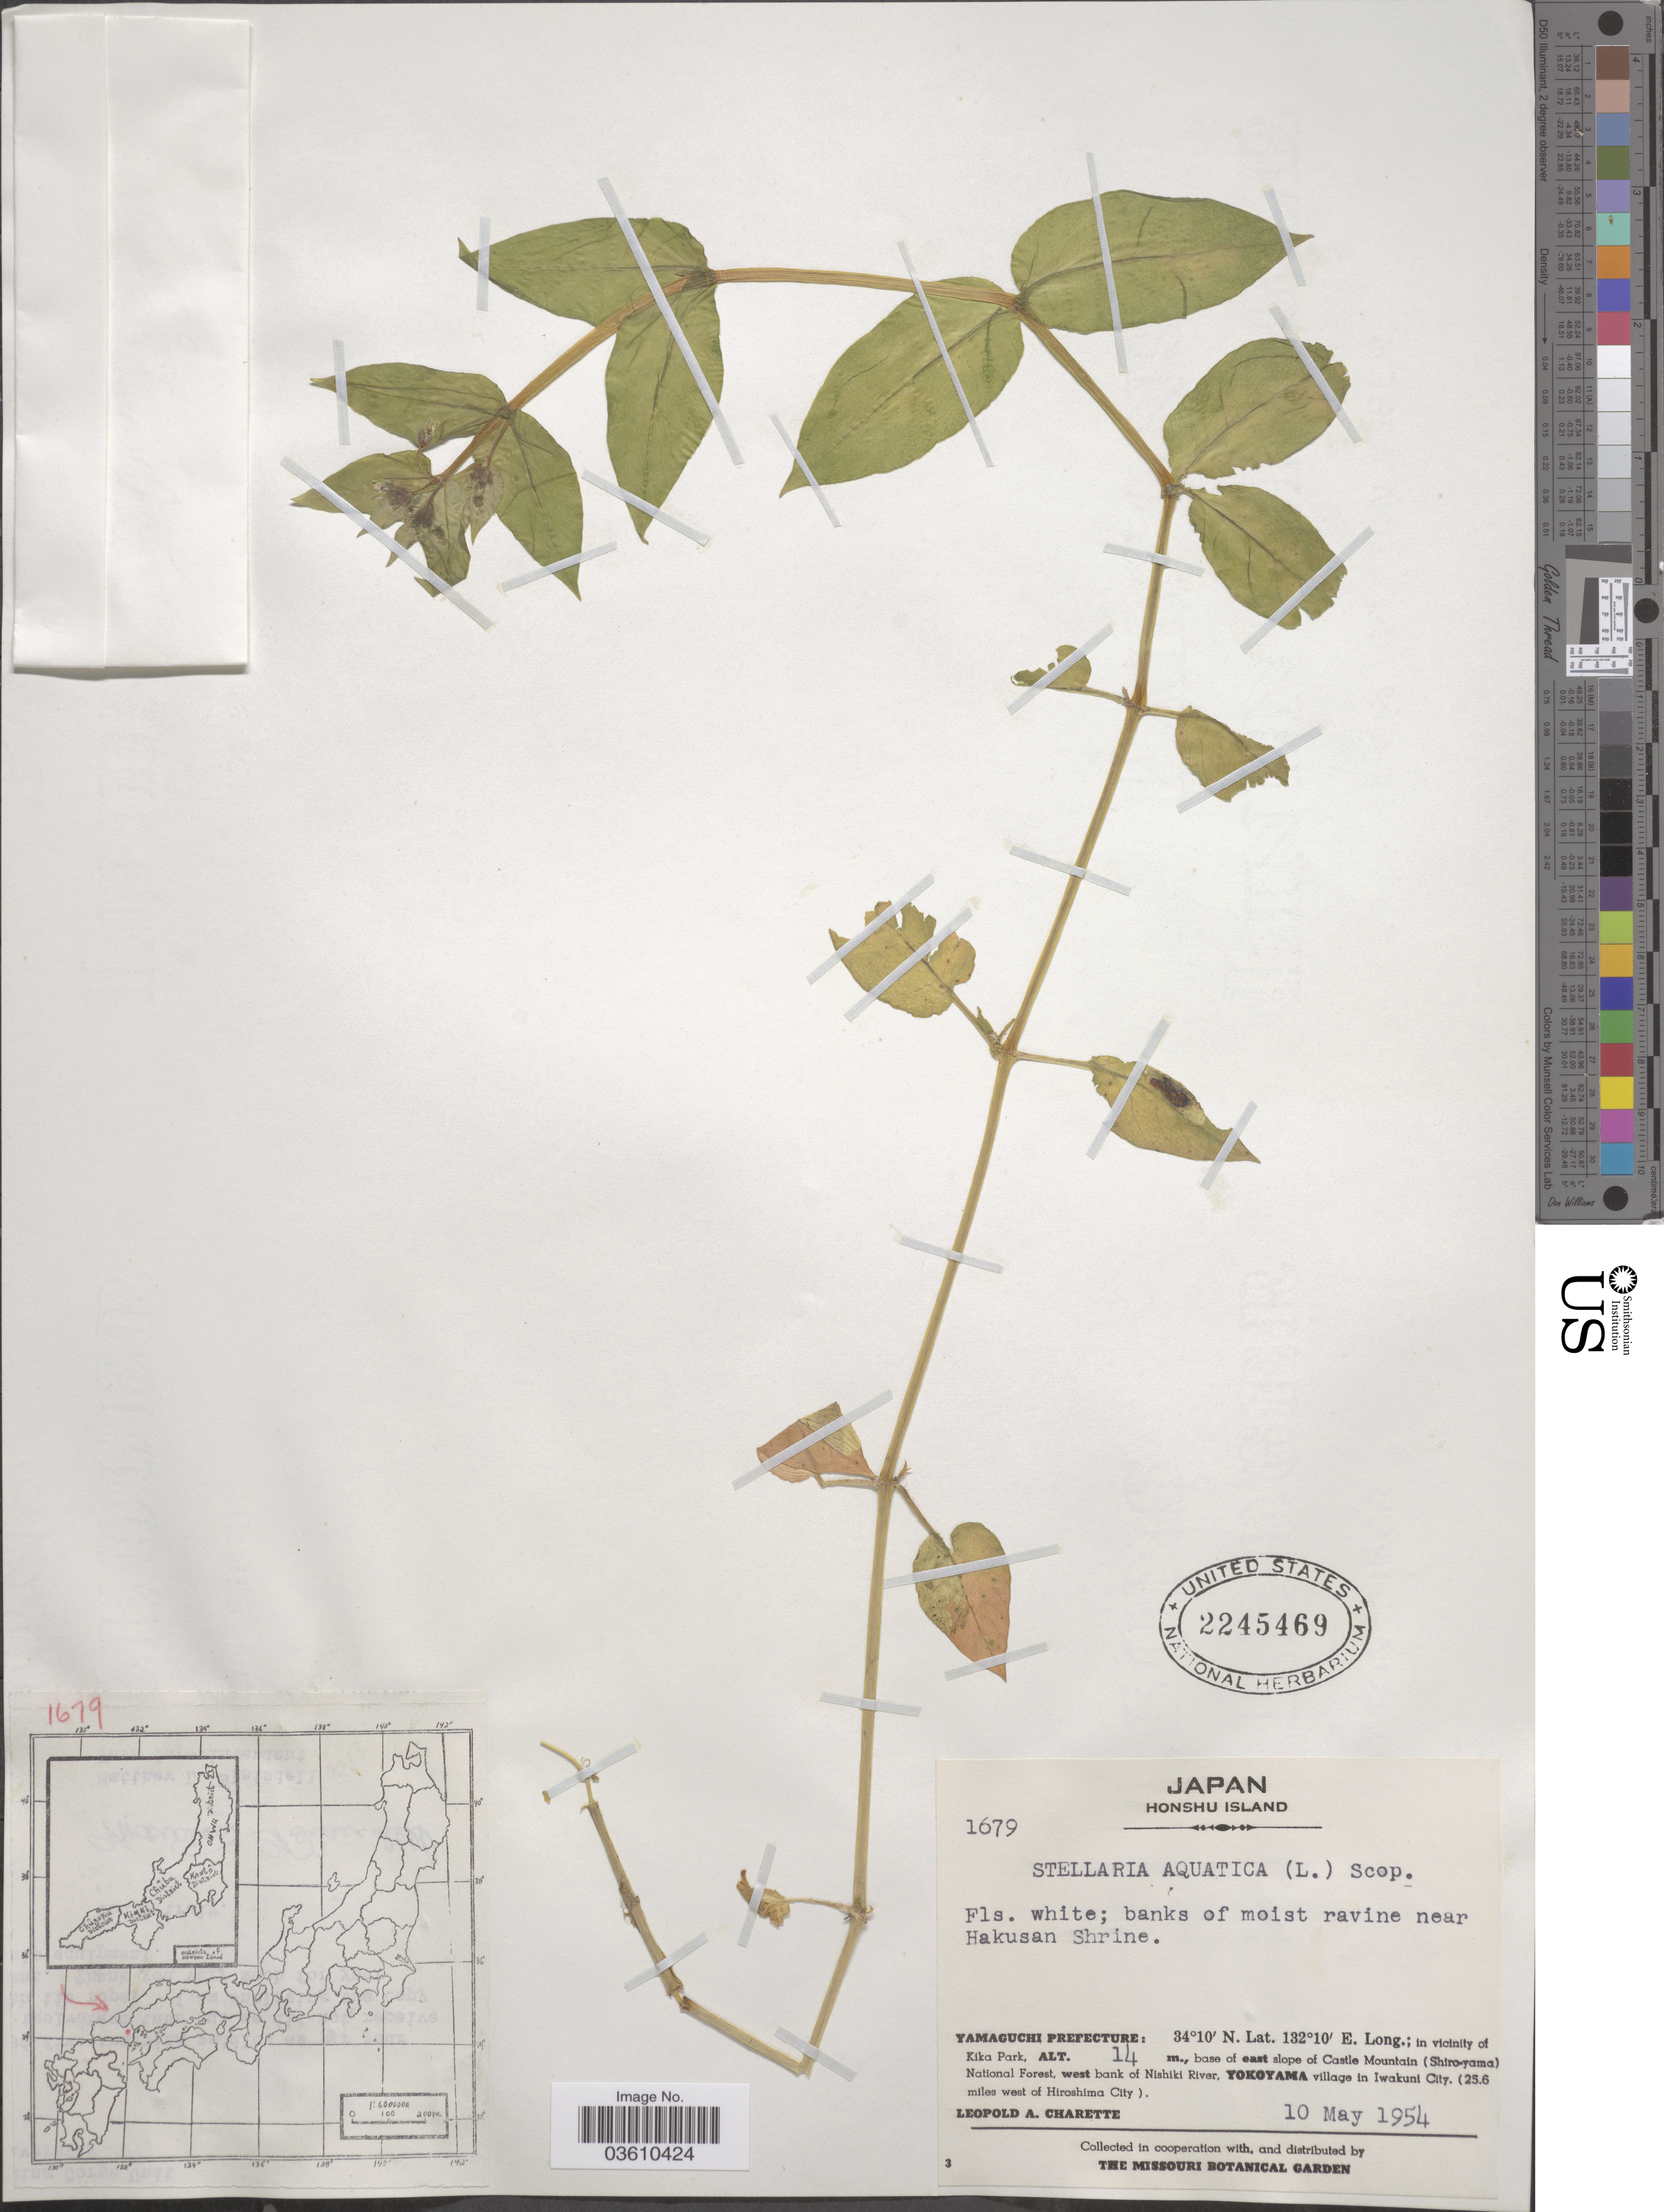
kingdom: Plantae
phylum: Tracheophyta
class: Magnoliopsida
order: Caryophyllales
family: Caryophyllaceae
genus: Stellaria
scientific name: Stellaria aquatica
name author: L.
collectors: L. A. Charette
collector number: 1679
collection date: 1954-05-10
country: Japan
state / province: Yamaguti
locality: Honshu Island. Near Hakusan Shrine. Yamaguchi Prefecture: in vicinity of Kika Park, base of east slopes of Castle Mountain (Shiro-yama) National Forest, west bank of Nishiki River, Yokoyama village in Iwakuni City (25.6 miles west of Hiroshima City).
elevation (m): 14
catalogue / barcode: US 2245469